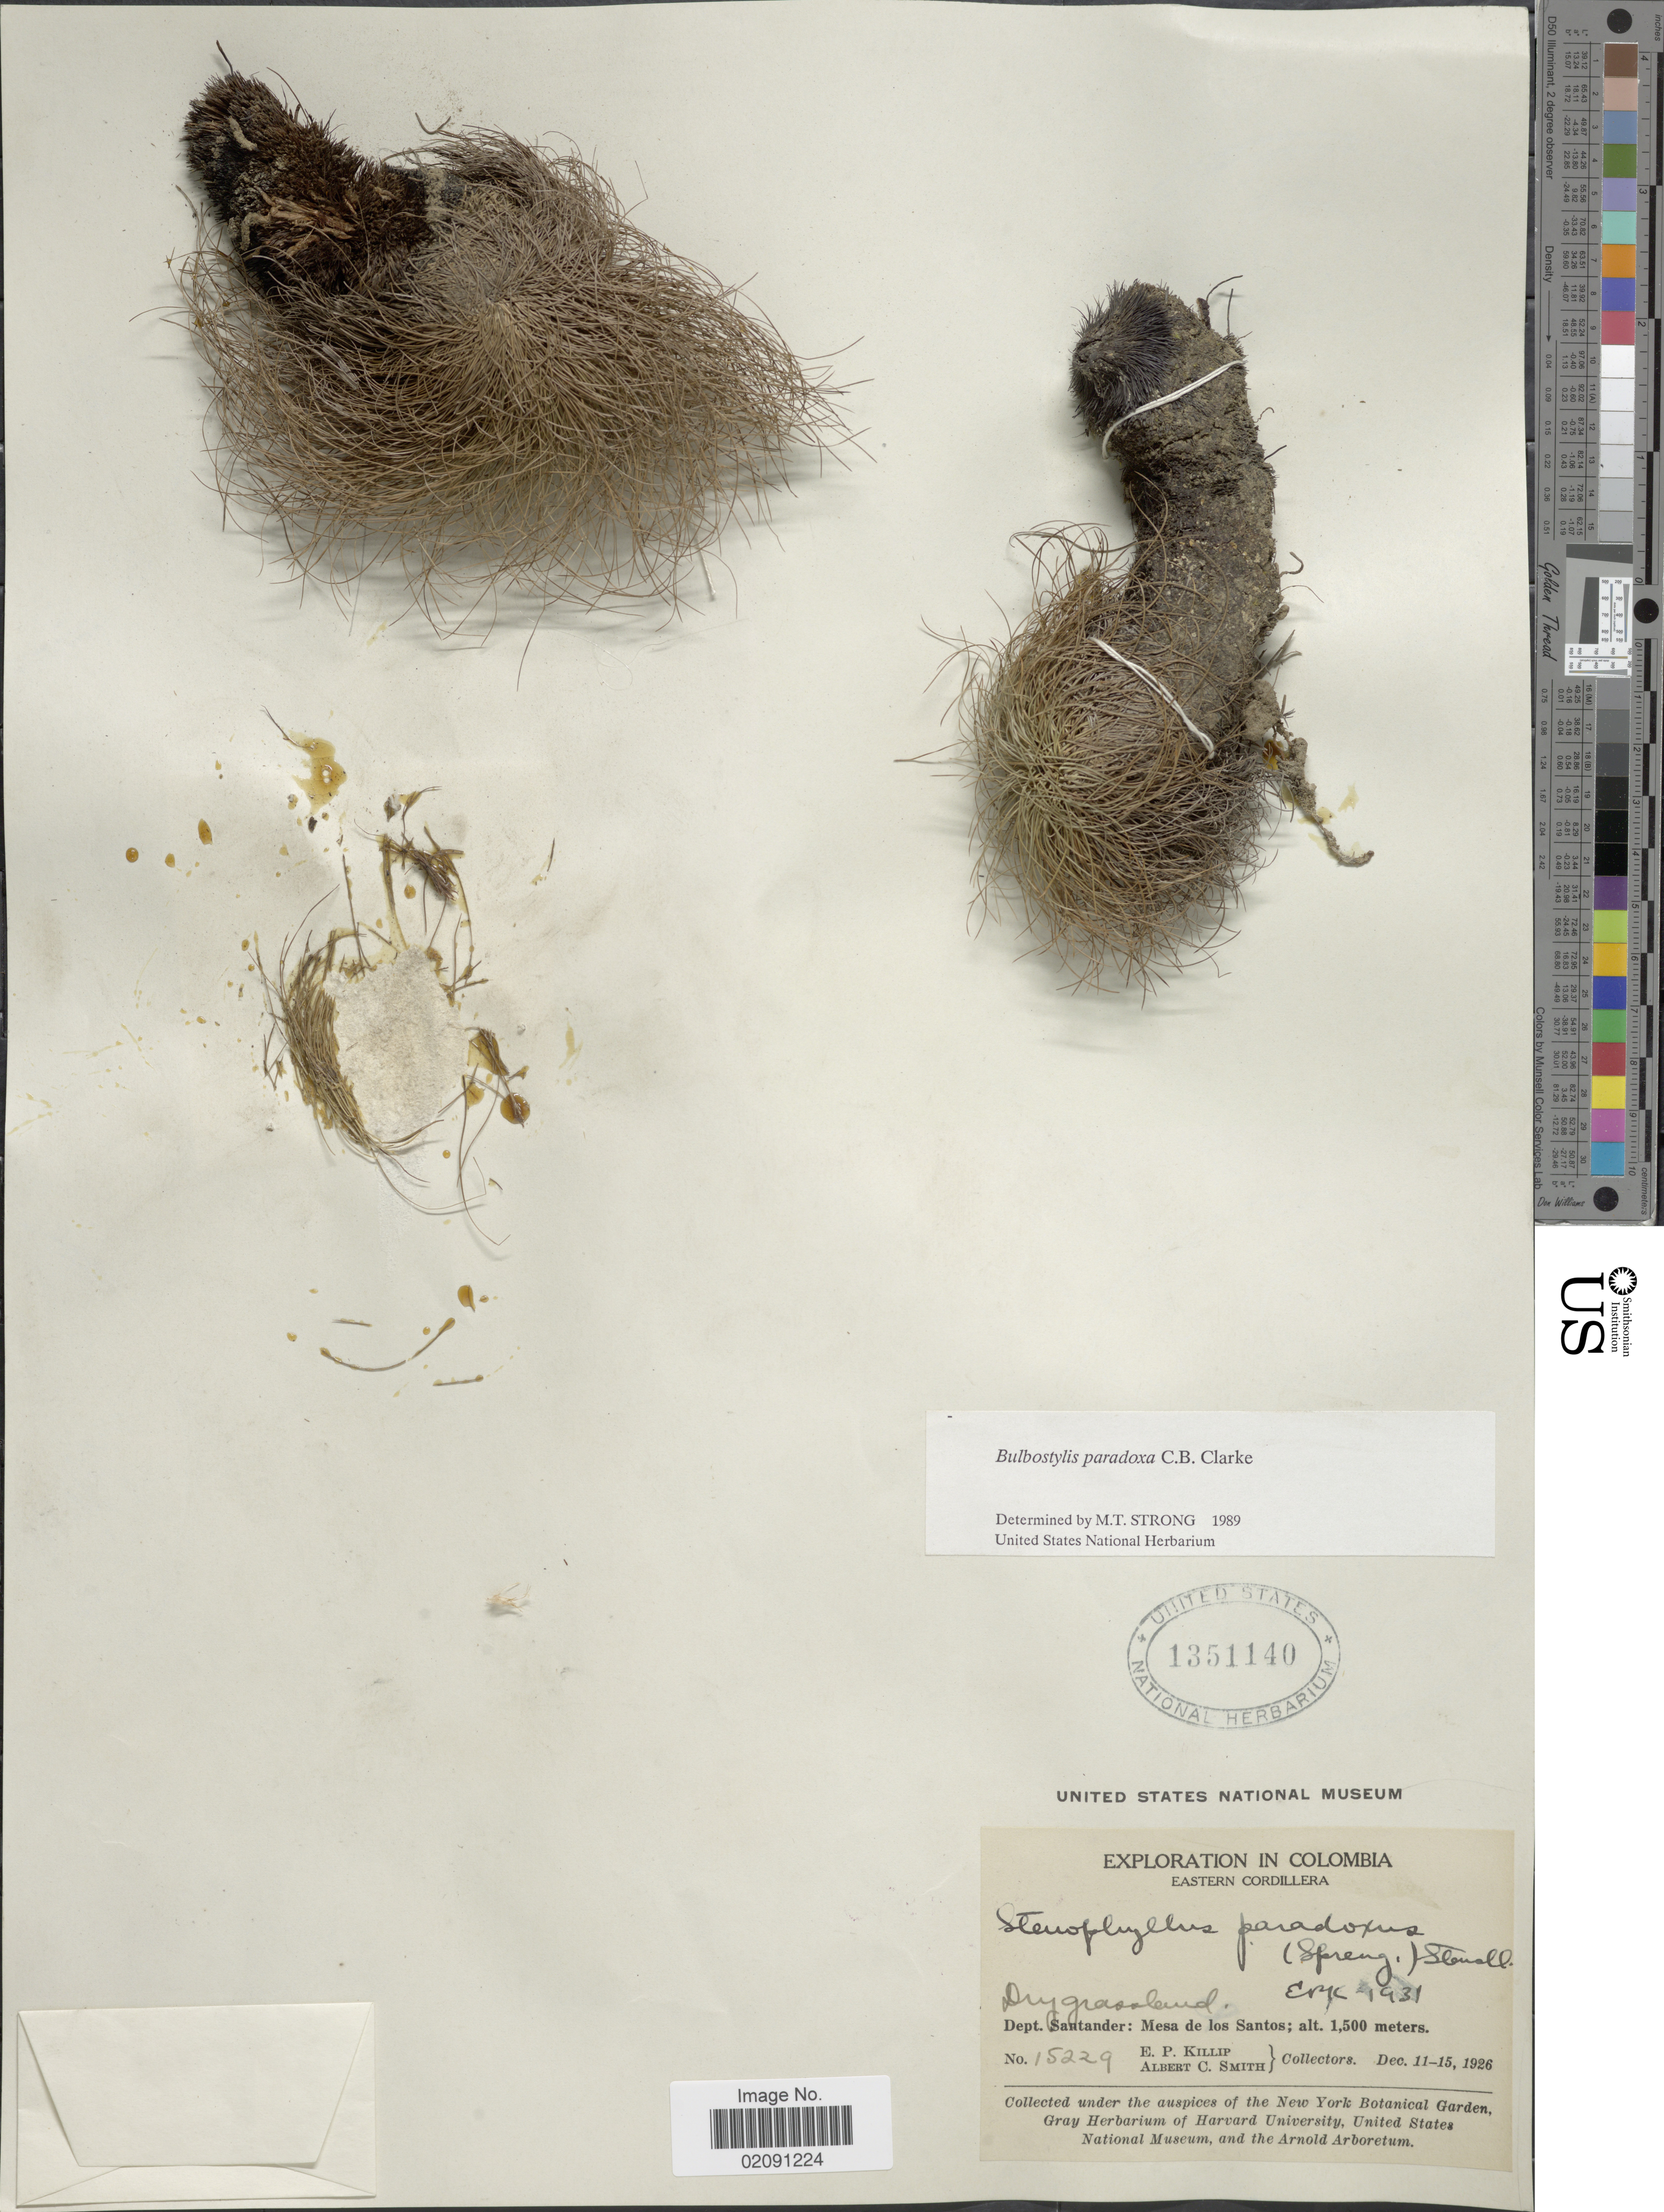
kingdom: Plantae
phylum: Tracheophyta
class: Liliopsida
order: Poales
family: Cyperaceae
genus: Bulbostylis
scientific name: Bulbostylis paradoxa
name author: (Spreng.) Lindm.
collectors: E. P. Killip & A. C. Smith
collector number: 15229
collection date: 1926-12-11/1926-12-15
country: Colombia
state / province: Santander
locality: Eastern Cordillera, Mesa de los Santos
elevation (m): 1500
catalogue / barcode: US 1351140